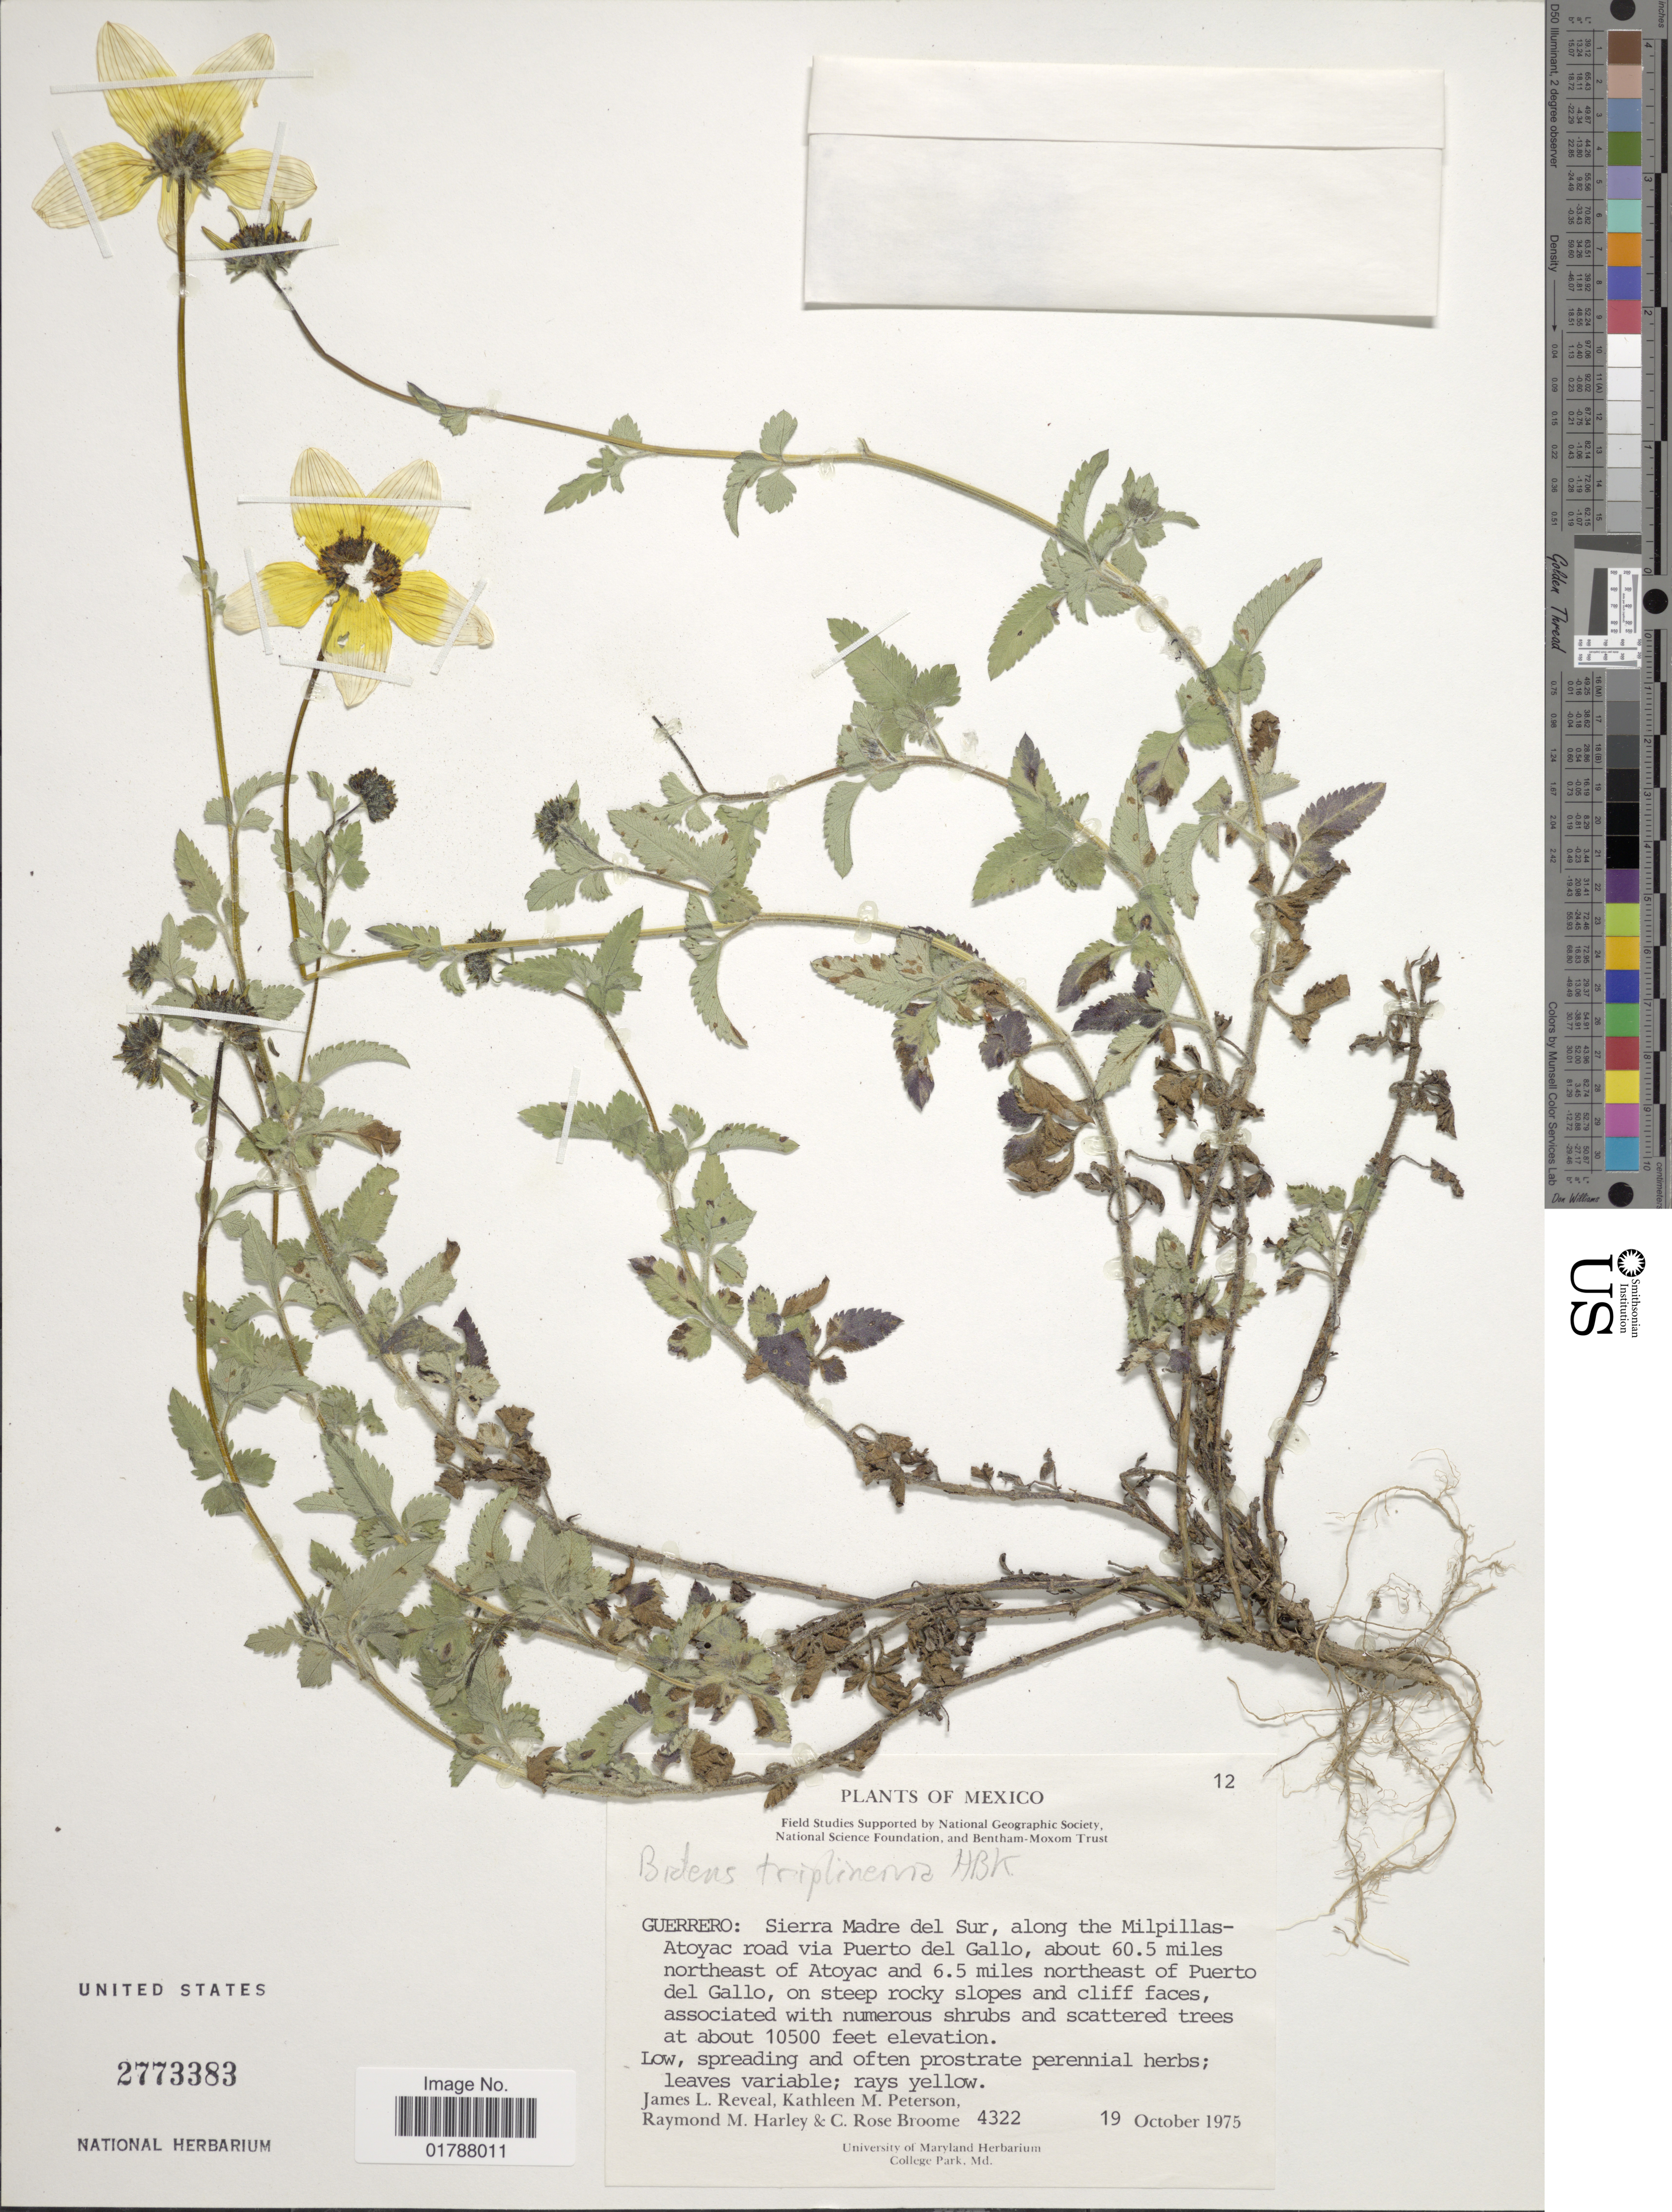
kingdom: Plantae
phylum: Tracheophyta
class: Magnoliopsida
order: Asterales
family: Asteraceae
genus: Bidens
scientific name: Bidens triplinervia var. eurymera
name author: Sherff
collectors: J. L. Reveal, K. Peterson, R. M. Harley & C. R. Broome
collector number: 4322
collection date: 1975-10-19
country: Mexico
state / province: Guerrero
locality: Guerrero: Sierra Madre del Sur, along the Milpillas Atoyac road via Puerto del Gallo, about 60.5 miles northeast of Atoyac and 6.5 miles northeast of Puerto del Gallo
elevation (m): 3200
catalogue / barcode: US 2773383